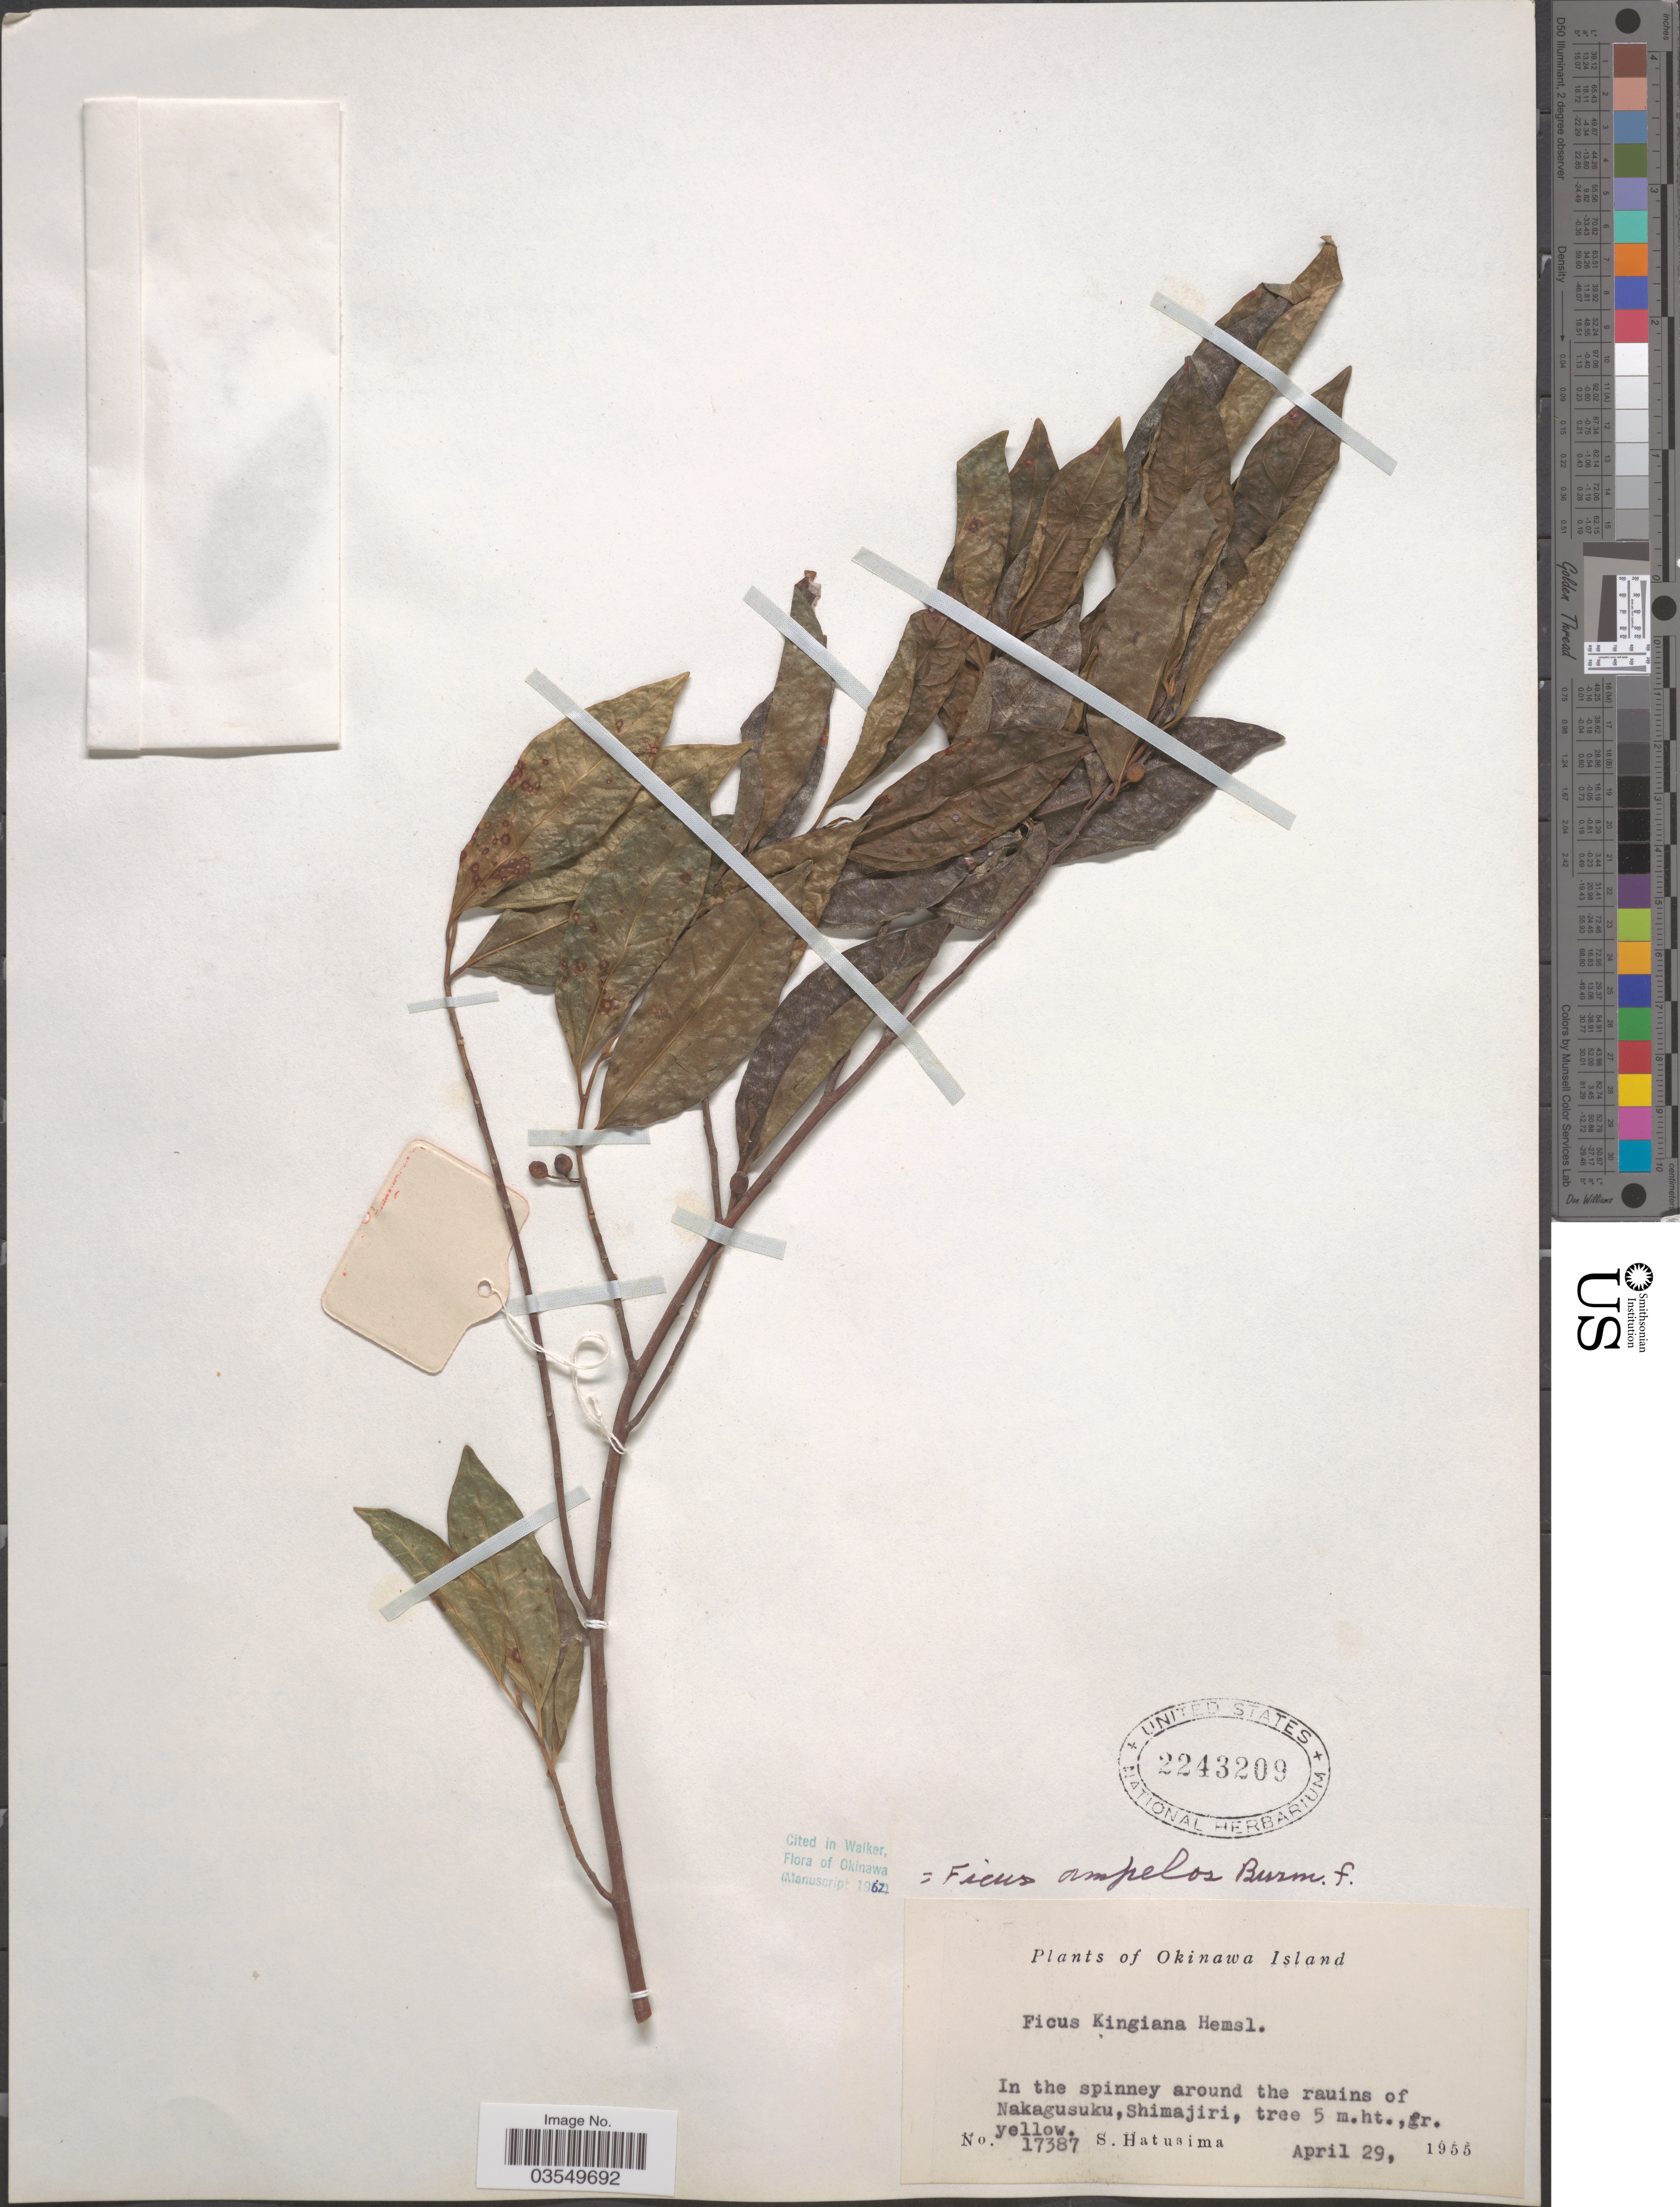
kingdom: Plantae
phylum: Tracheophyta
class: Magnoliopsida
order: Rosales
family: Moraceae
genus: Ficus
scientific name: Ficus ampelos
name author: Burm. f.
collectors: S. Hatusima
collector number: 17387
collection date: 1955-04-29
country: Japan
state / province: Okinawa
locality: Okinawa Island. In the spinney around the rauins of Nakagusuku,Shimajiri.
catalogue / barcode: US 2243209